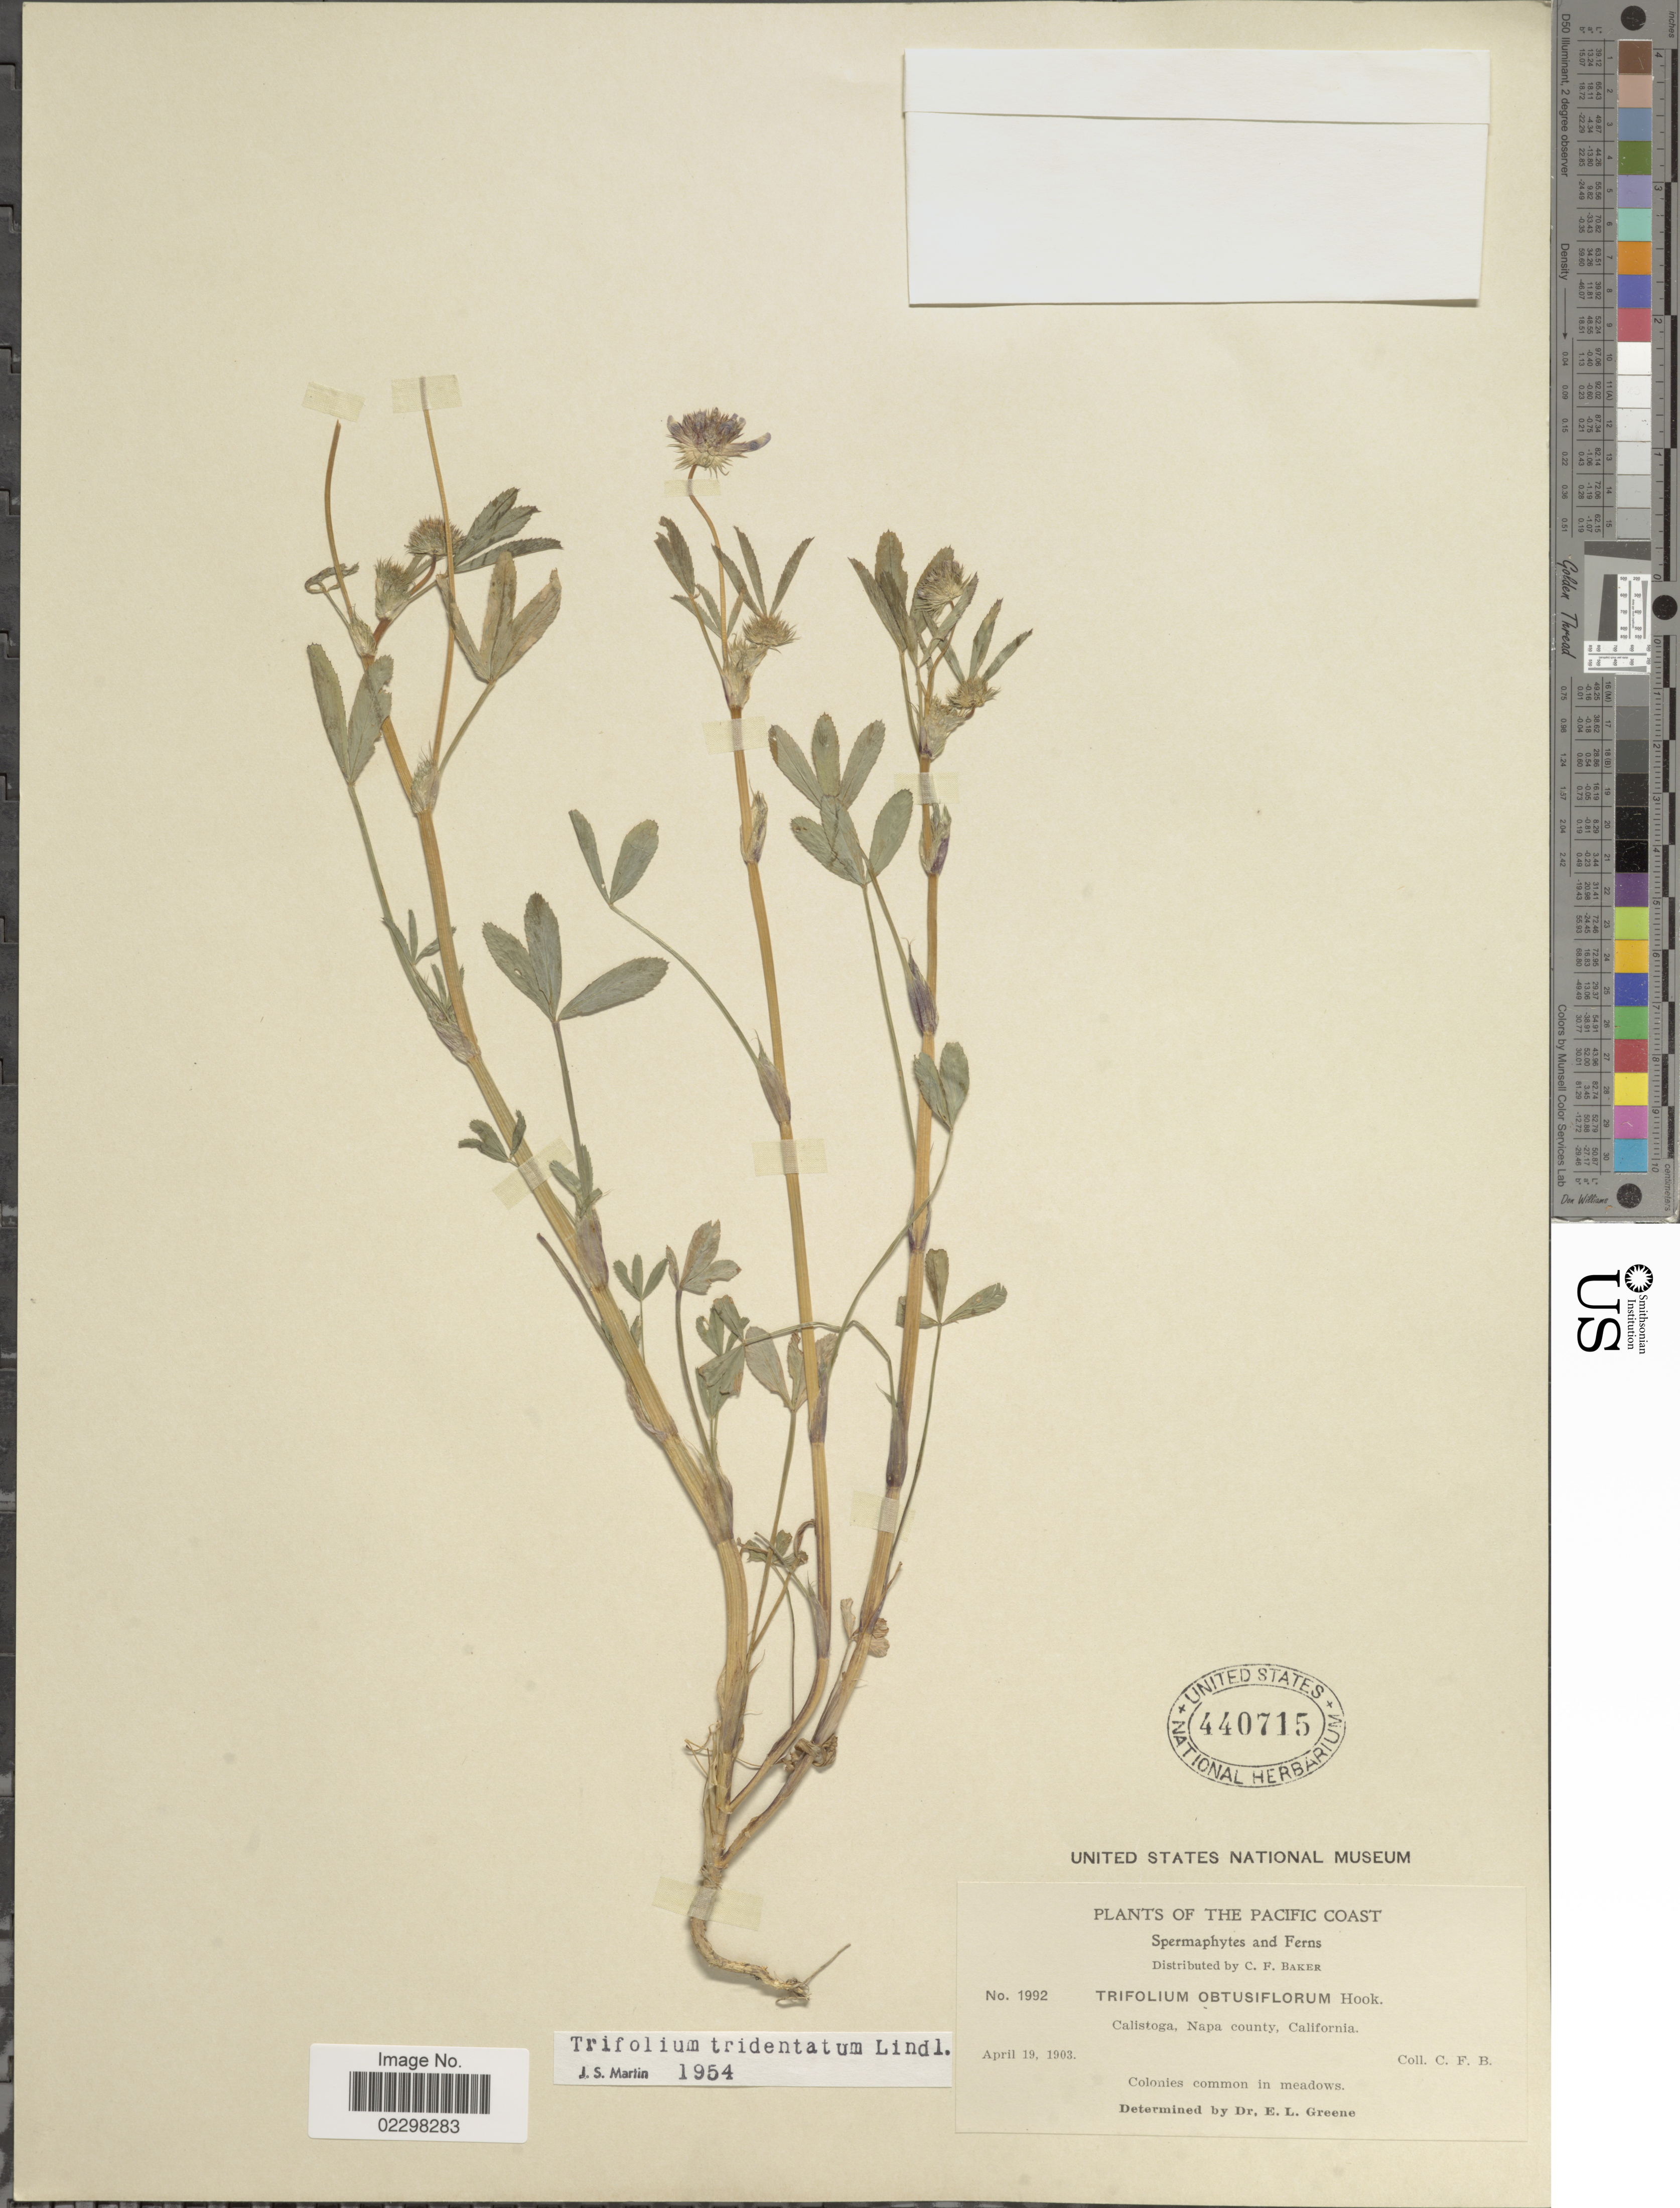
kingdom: Plantae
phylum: Tracheophyta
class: Magnoliopsida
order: Fabales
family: Fabaceae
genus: Trifolium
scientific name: Trifolium tridentatum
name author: Lindl.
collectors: C. F. Baker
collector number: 1992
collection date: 1903-04-19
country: United States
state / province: California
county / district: Napa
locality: Pacific Coast, Calistoga, Napa County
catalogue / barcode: US 440715